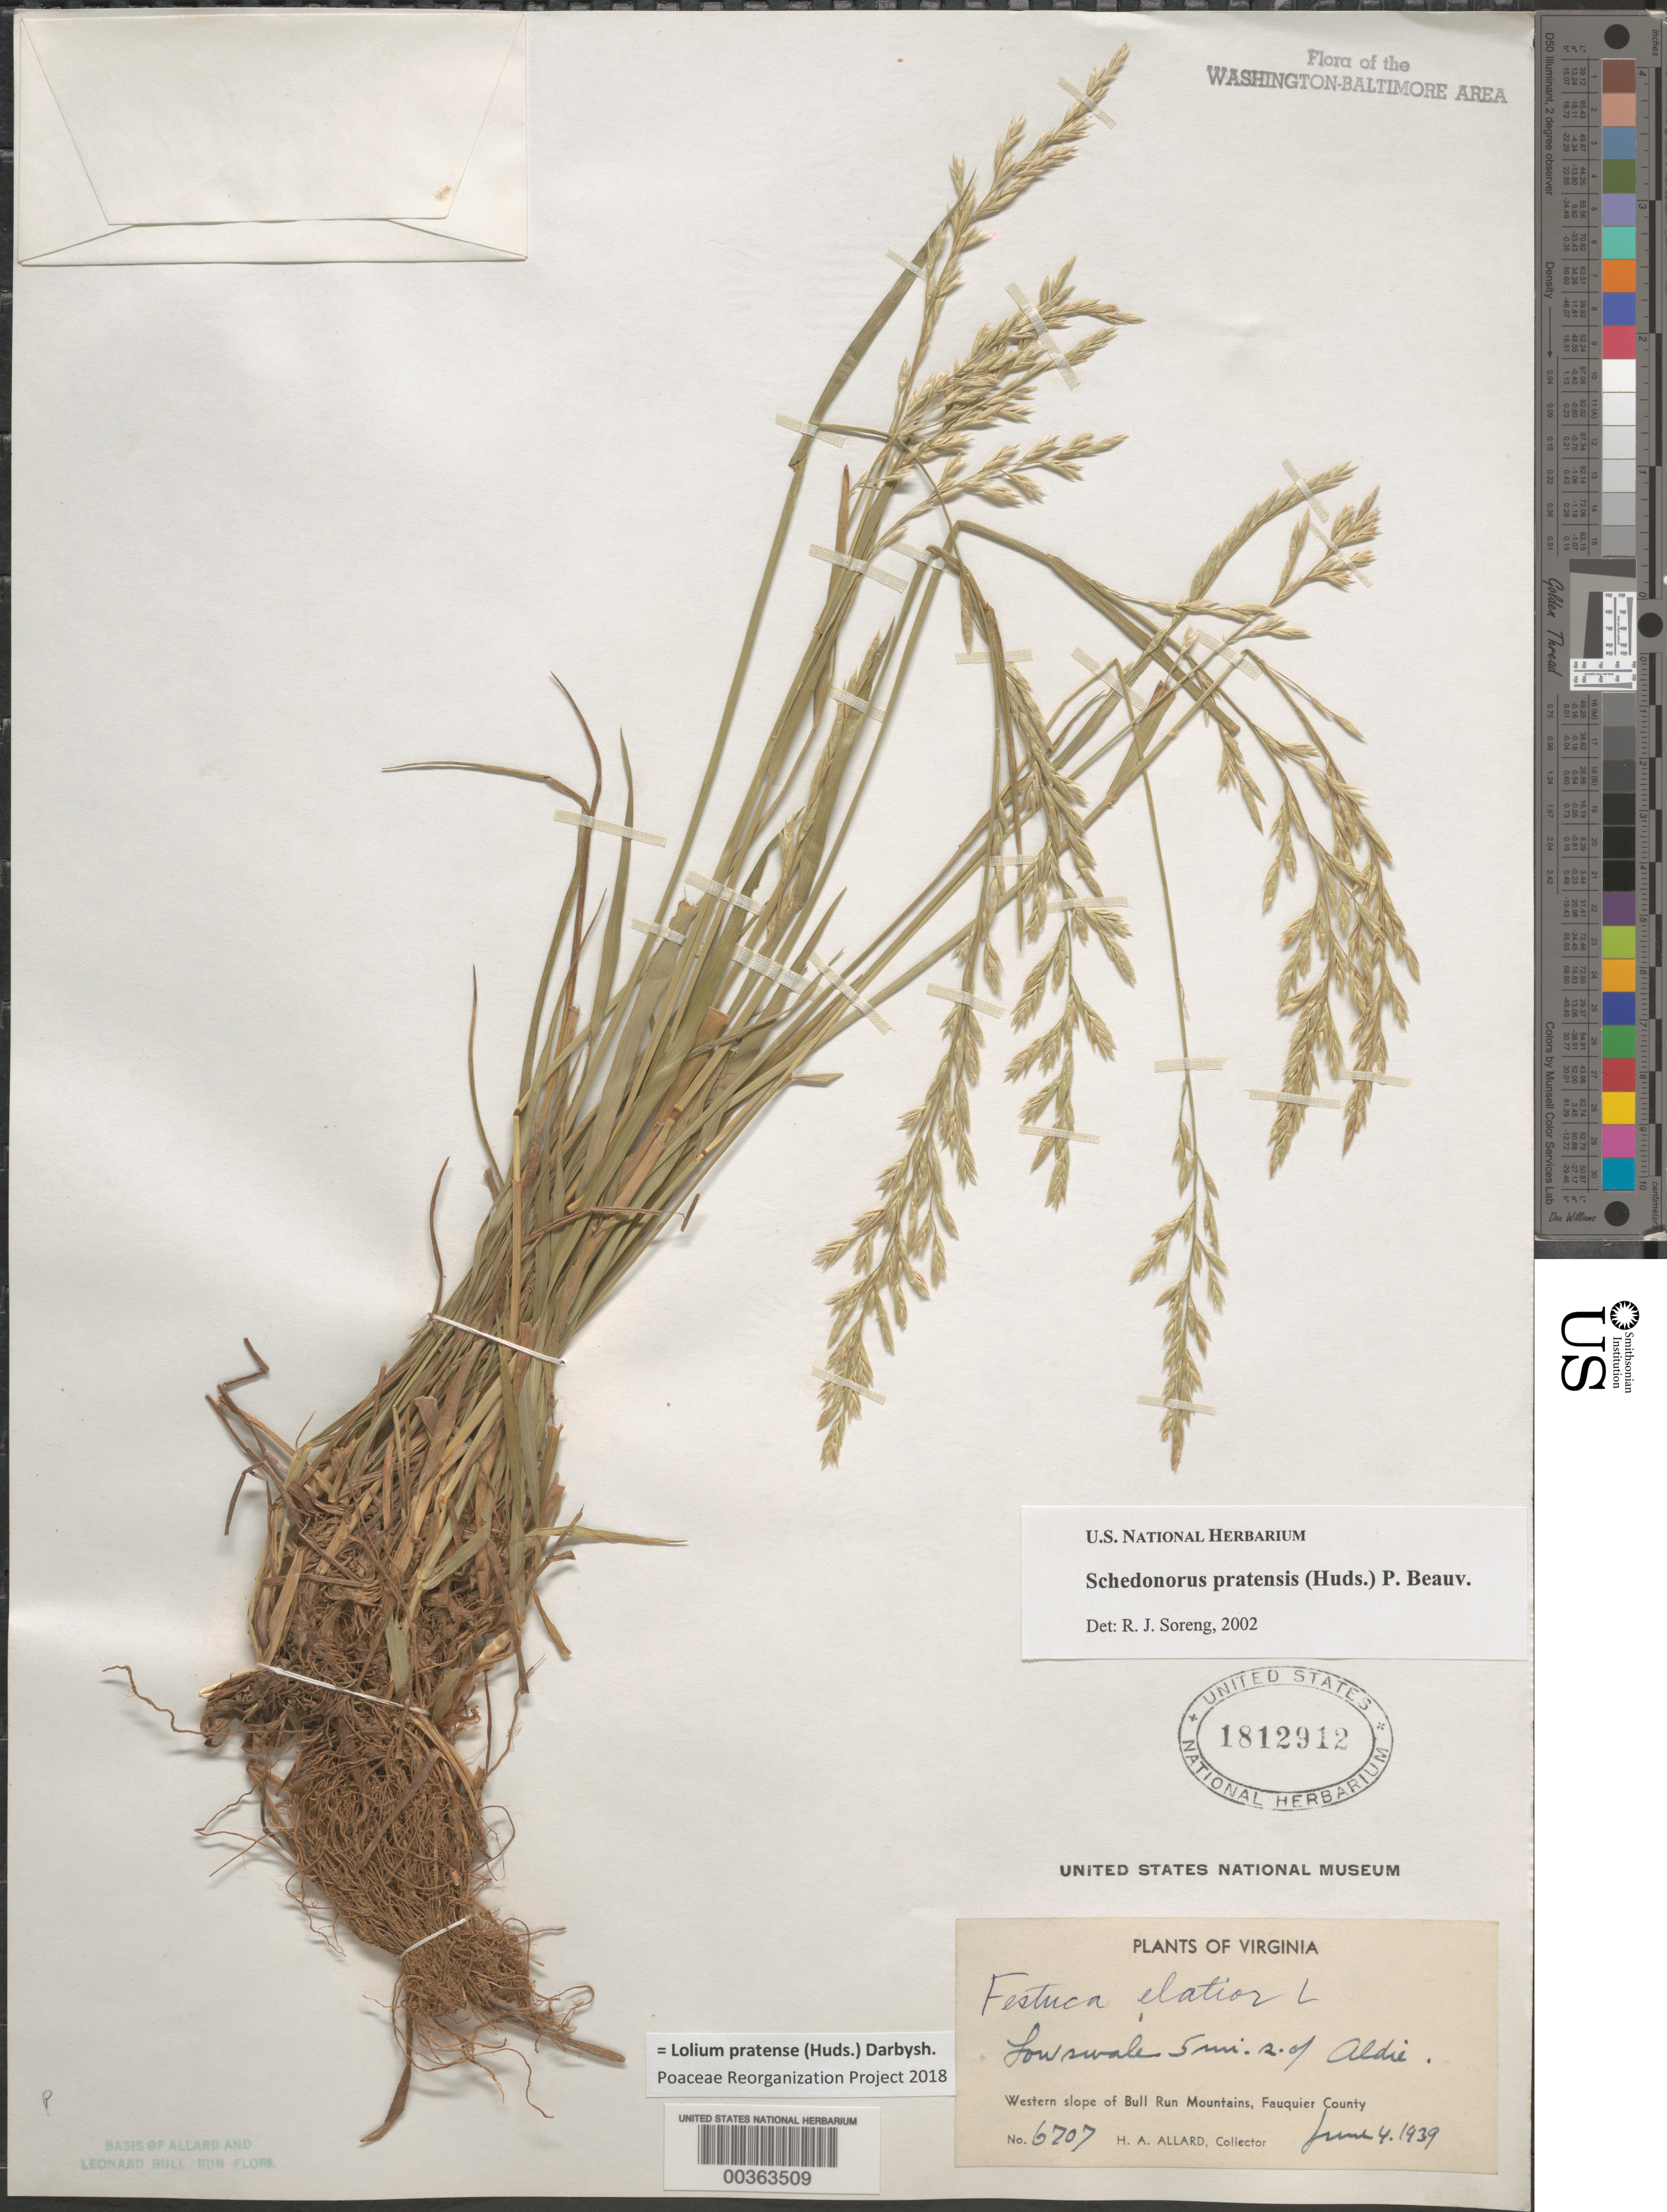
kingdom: Plantae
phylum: Tracheophyta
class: Liliopsida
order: Poales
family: Poaceae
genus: Lolium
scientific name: Lolium pratense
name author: (Huds.) Darbysh.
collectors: H. A. Allard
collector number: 6707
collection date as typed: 04 Jun 1939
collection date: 1939-06-04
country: United States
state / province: Virginia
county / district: Fauquier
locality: South of Aldie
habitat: Low swale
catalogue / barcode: US 1812912